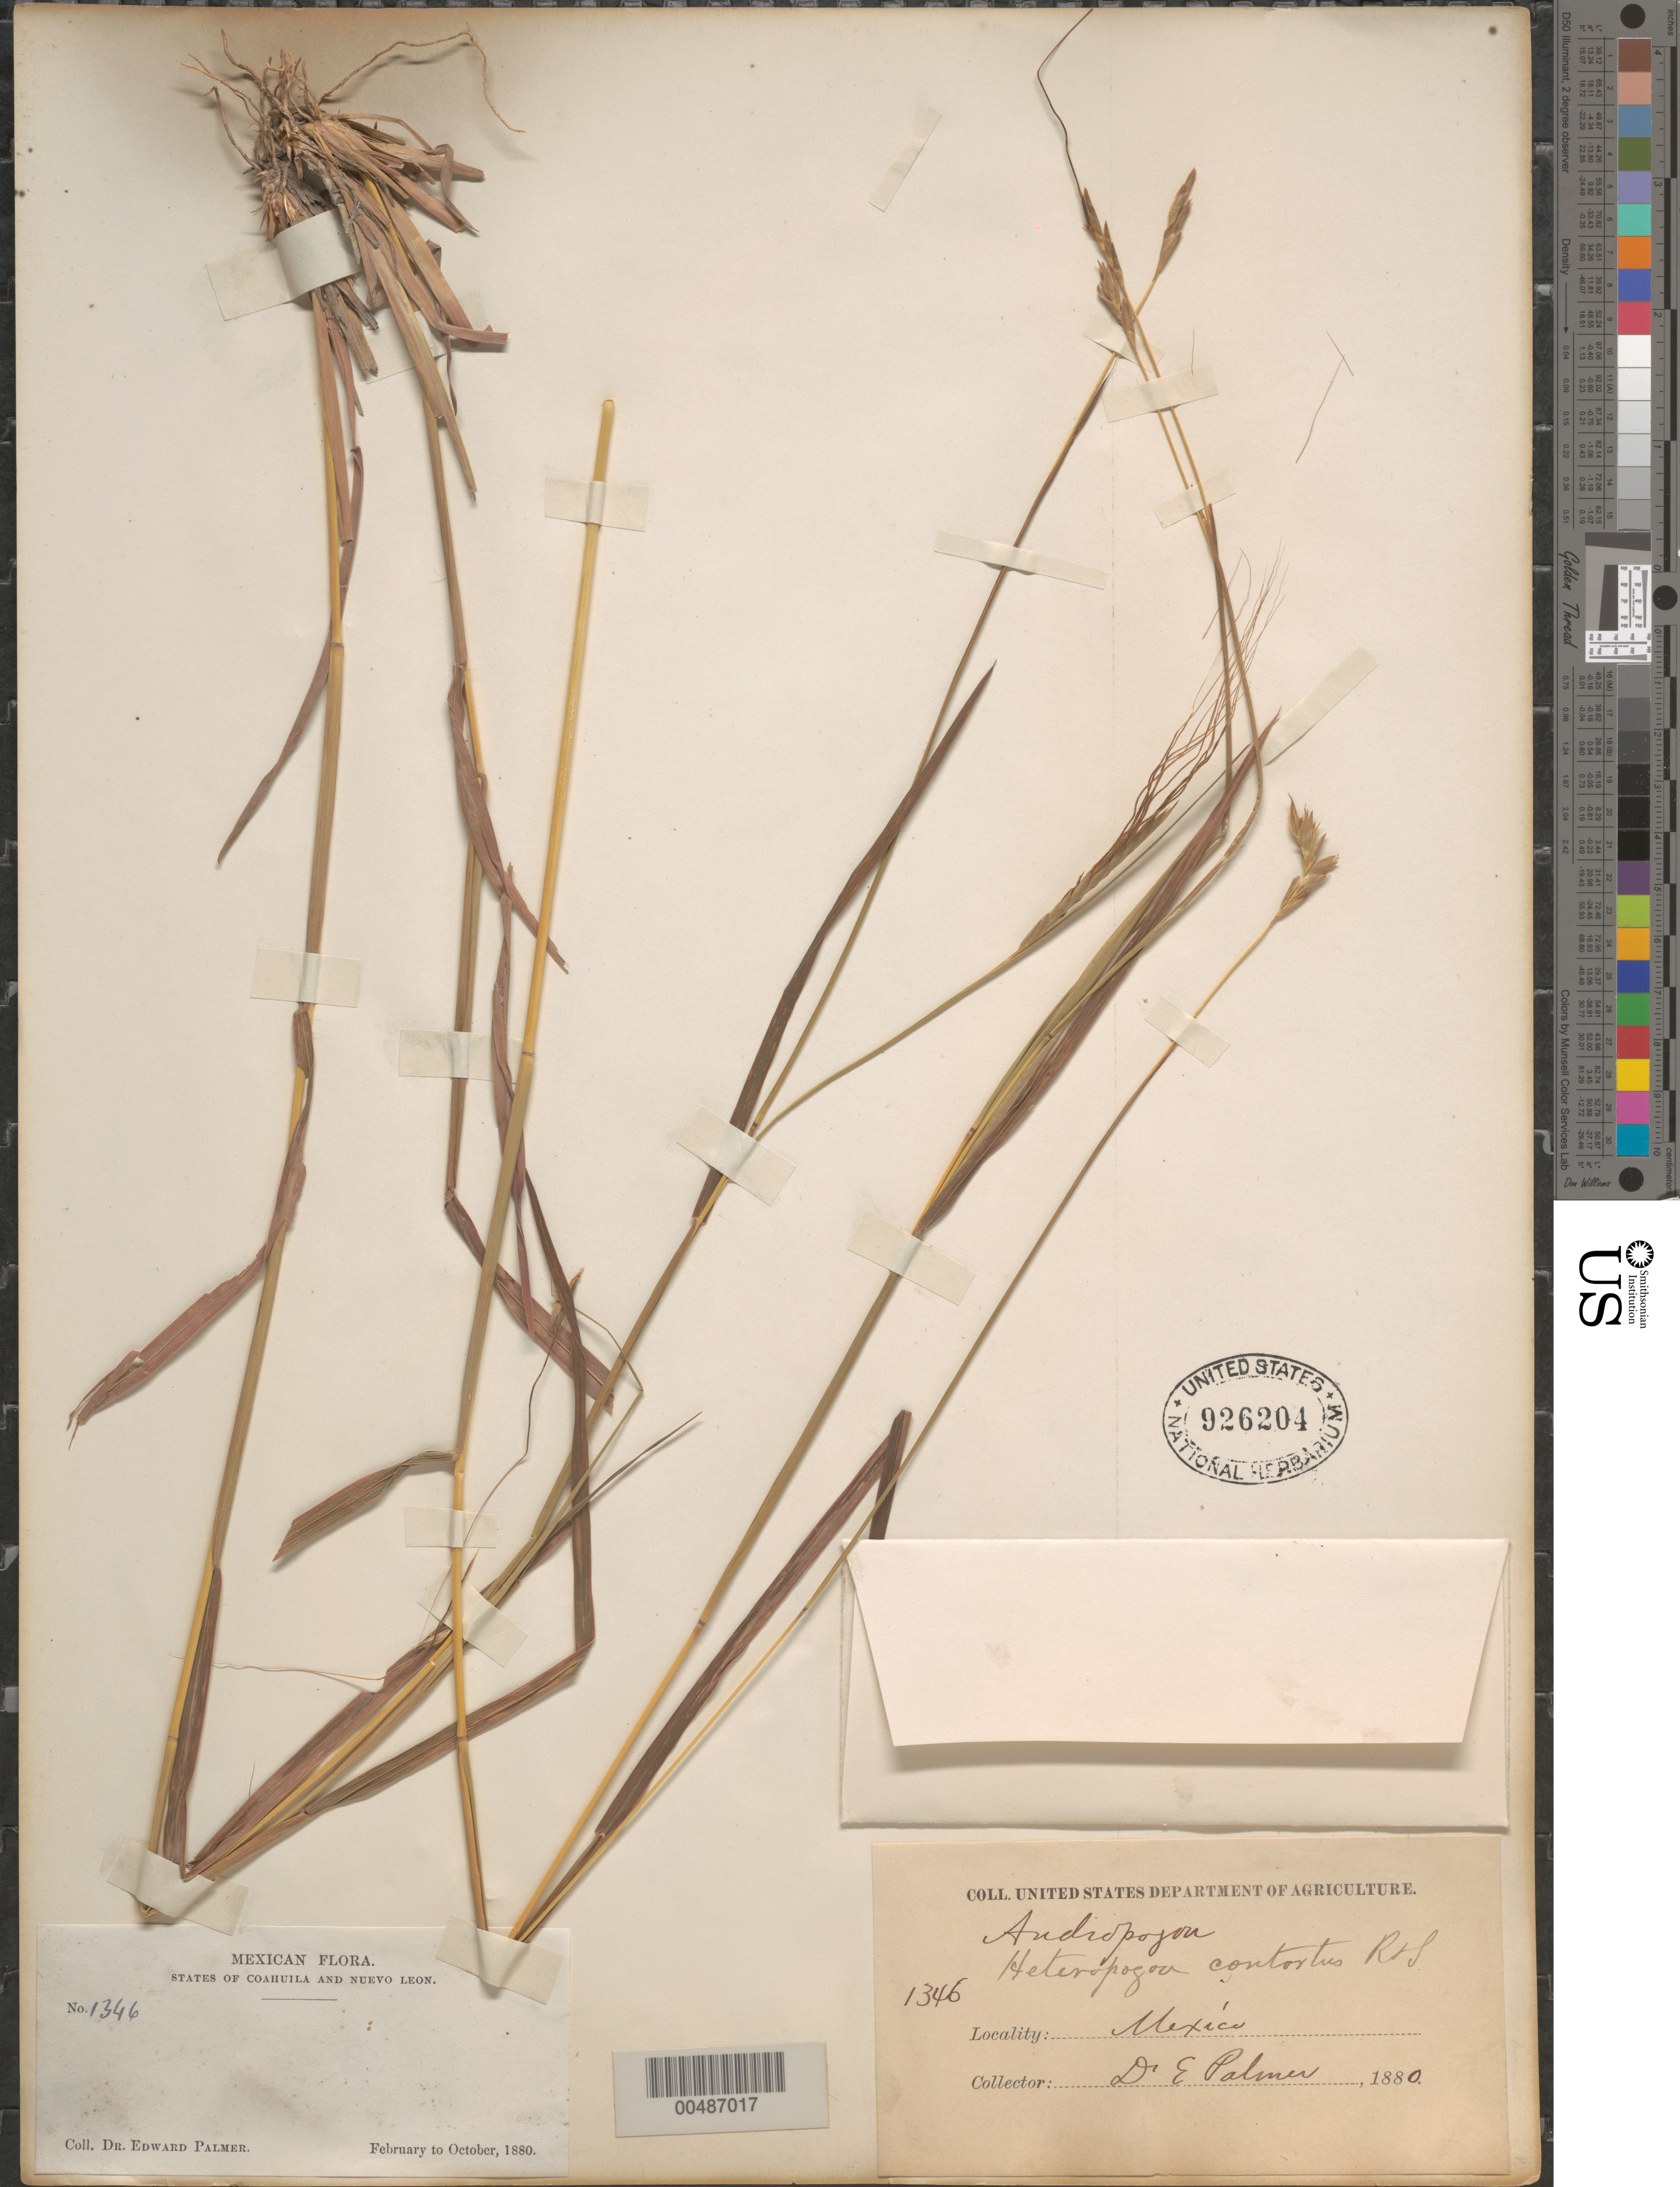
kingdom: Plantae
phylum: Tracheophyta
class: Liliopsida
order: Poales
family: Poaceae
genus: Heteropogon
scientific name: Heteropogon contortus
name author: (L.) P. Beauv. ex Roem. & Schult.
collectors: E. Palmer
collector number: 1346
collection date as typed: Feb 1880 to Oct 1880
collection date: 1880-02/1880-10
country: Mexico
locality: States of Coahuila & Nuevo Leon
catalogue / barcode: US 926204